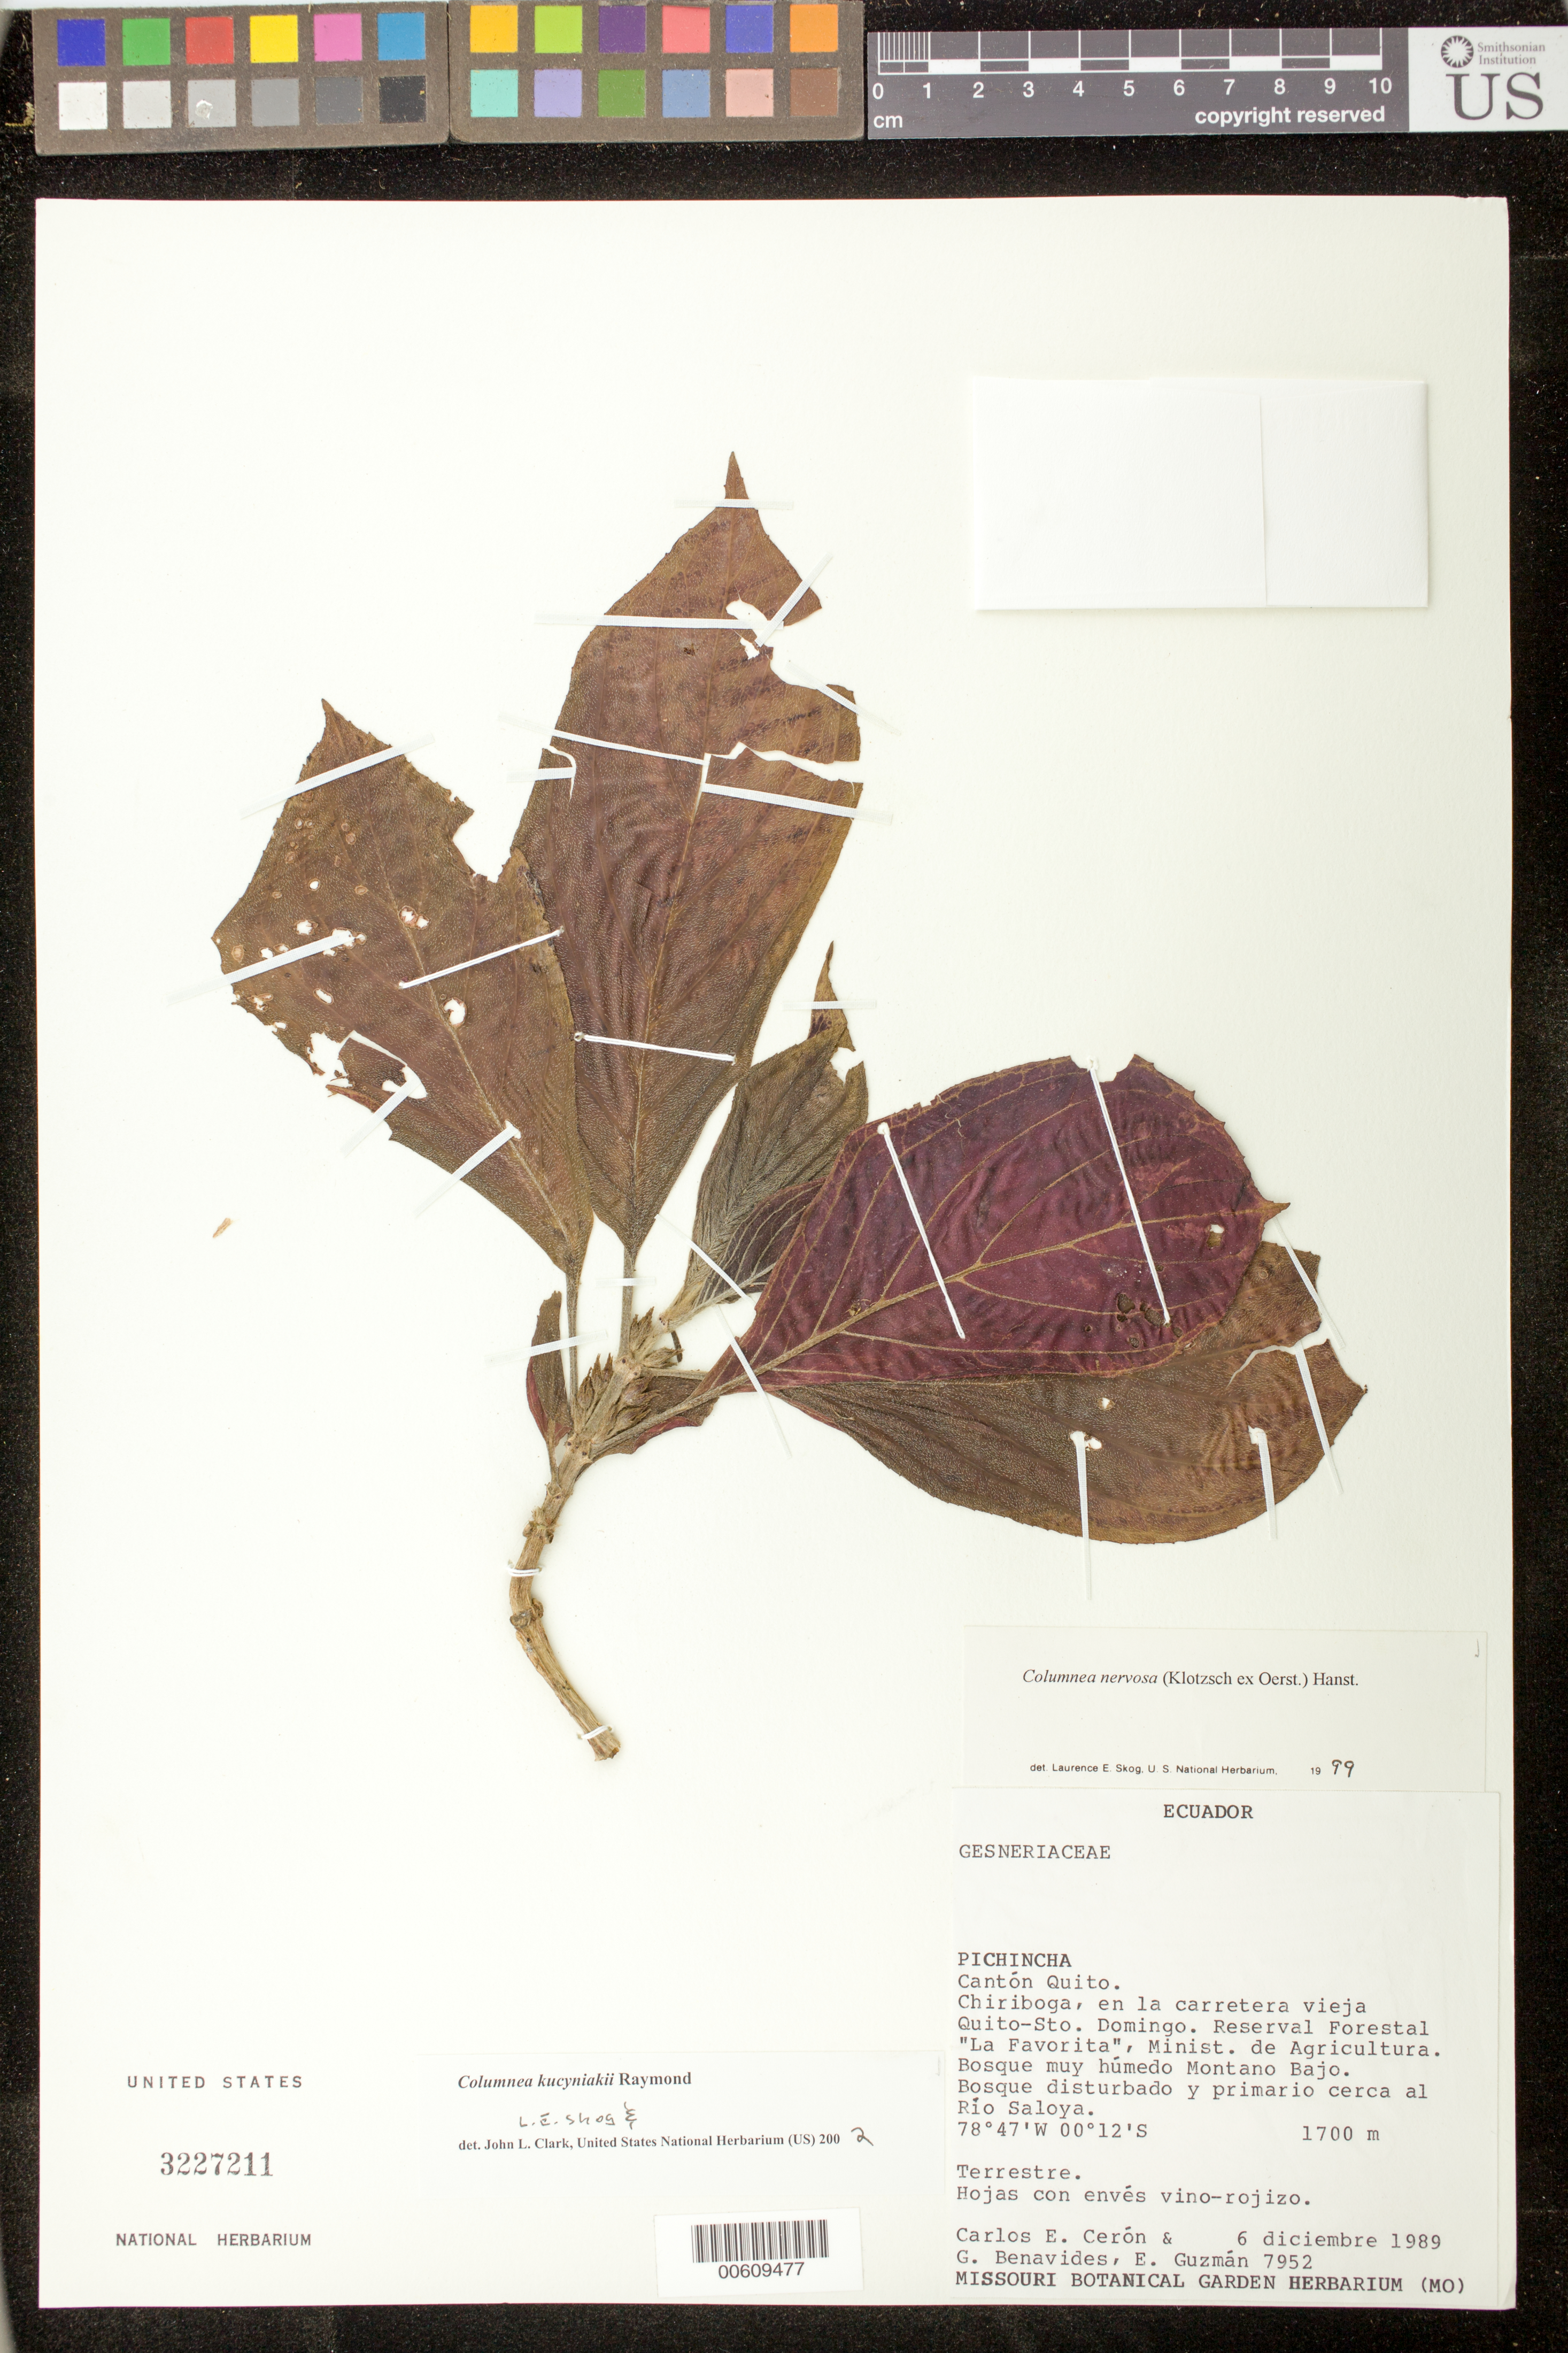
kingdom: Plantae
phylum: Tracheophyta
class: Magnoliopsida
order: Lamiales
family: Gesneriaceae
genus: Columnea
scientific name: Columnea kucyniakii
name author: Raymond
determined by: Clark, J. L.; Skog, Laurence E.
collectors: C. E. Cerón M., G. Benavides & E. Guzman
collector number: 7952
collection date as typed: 06 Dec 1989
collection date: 1989-12-06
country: Ecuador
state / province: Pichincha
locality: Cantón Quito. Chiriboga, en la carretera vieja Quito - Sto. Domingo, Reserva Forestal "La Favorita", Minist. de Agricultura, cerca al Río Saloya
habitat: Bosque muy húmedo montano bajo; bosque disturbado y primario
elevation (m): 1700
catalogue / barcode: US 3227211